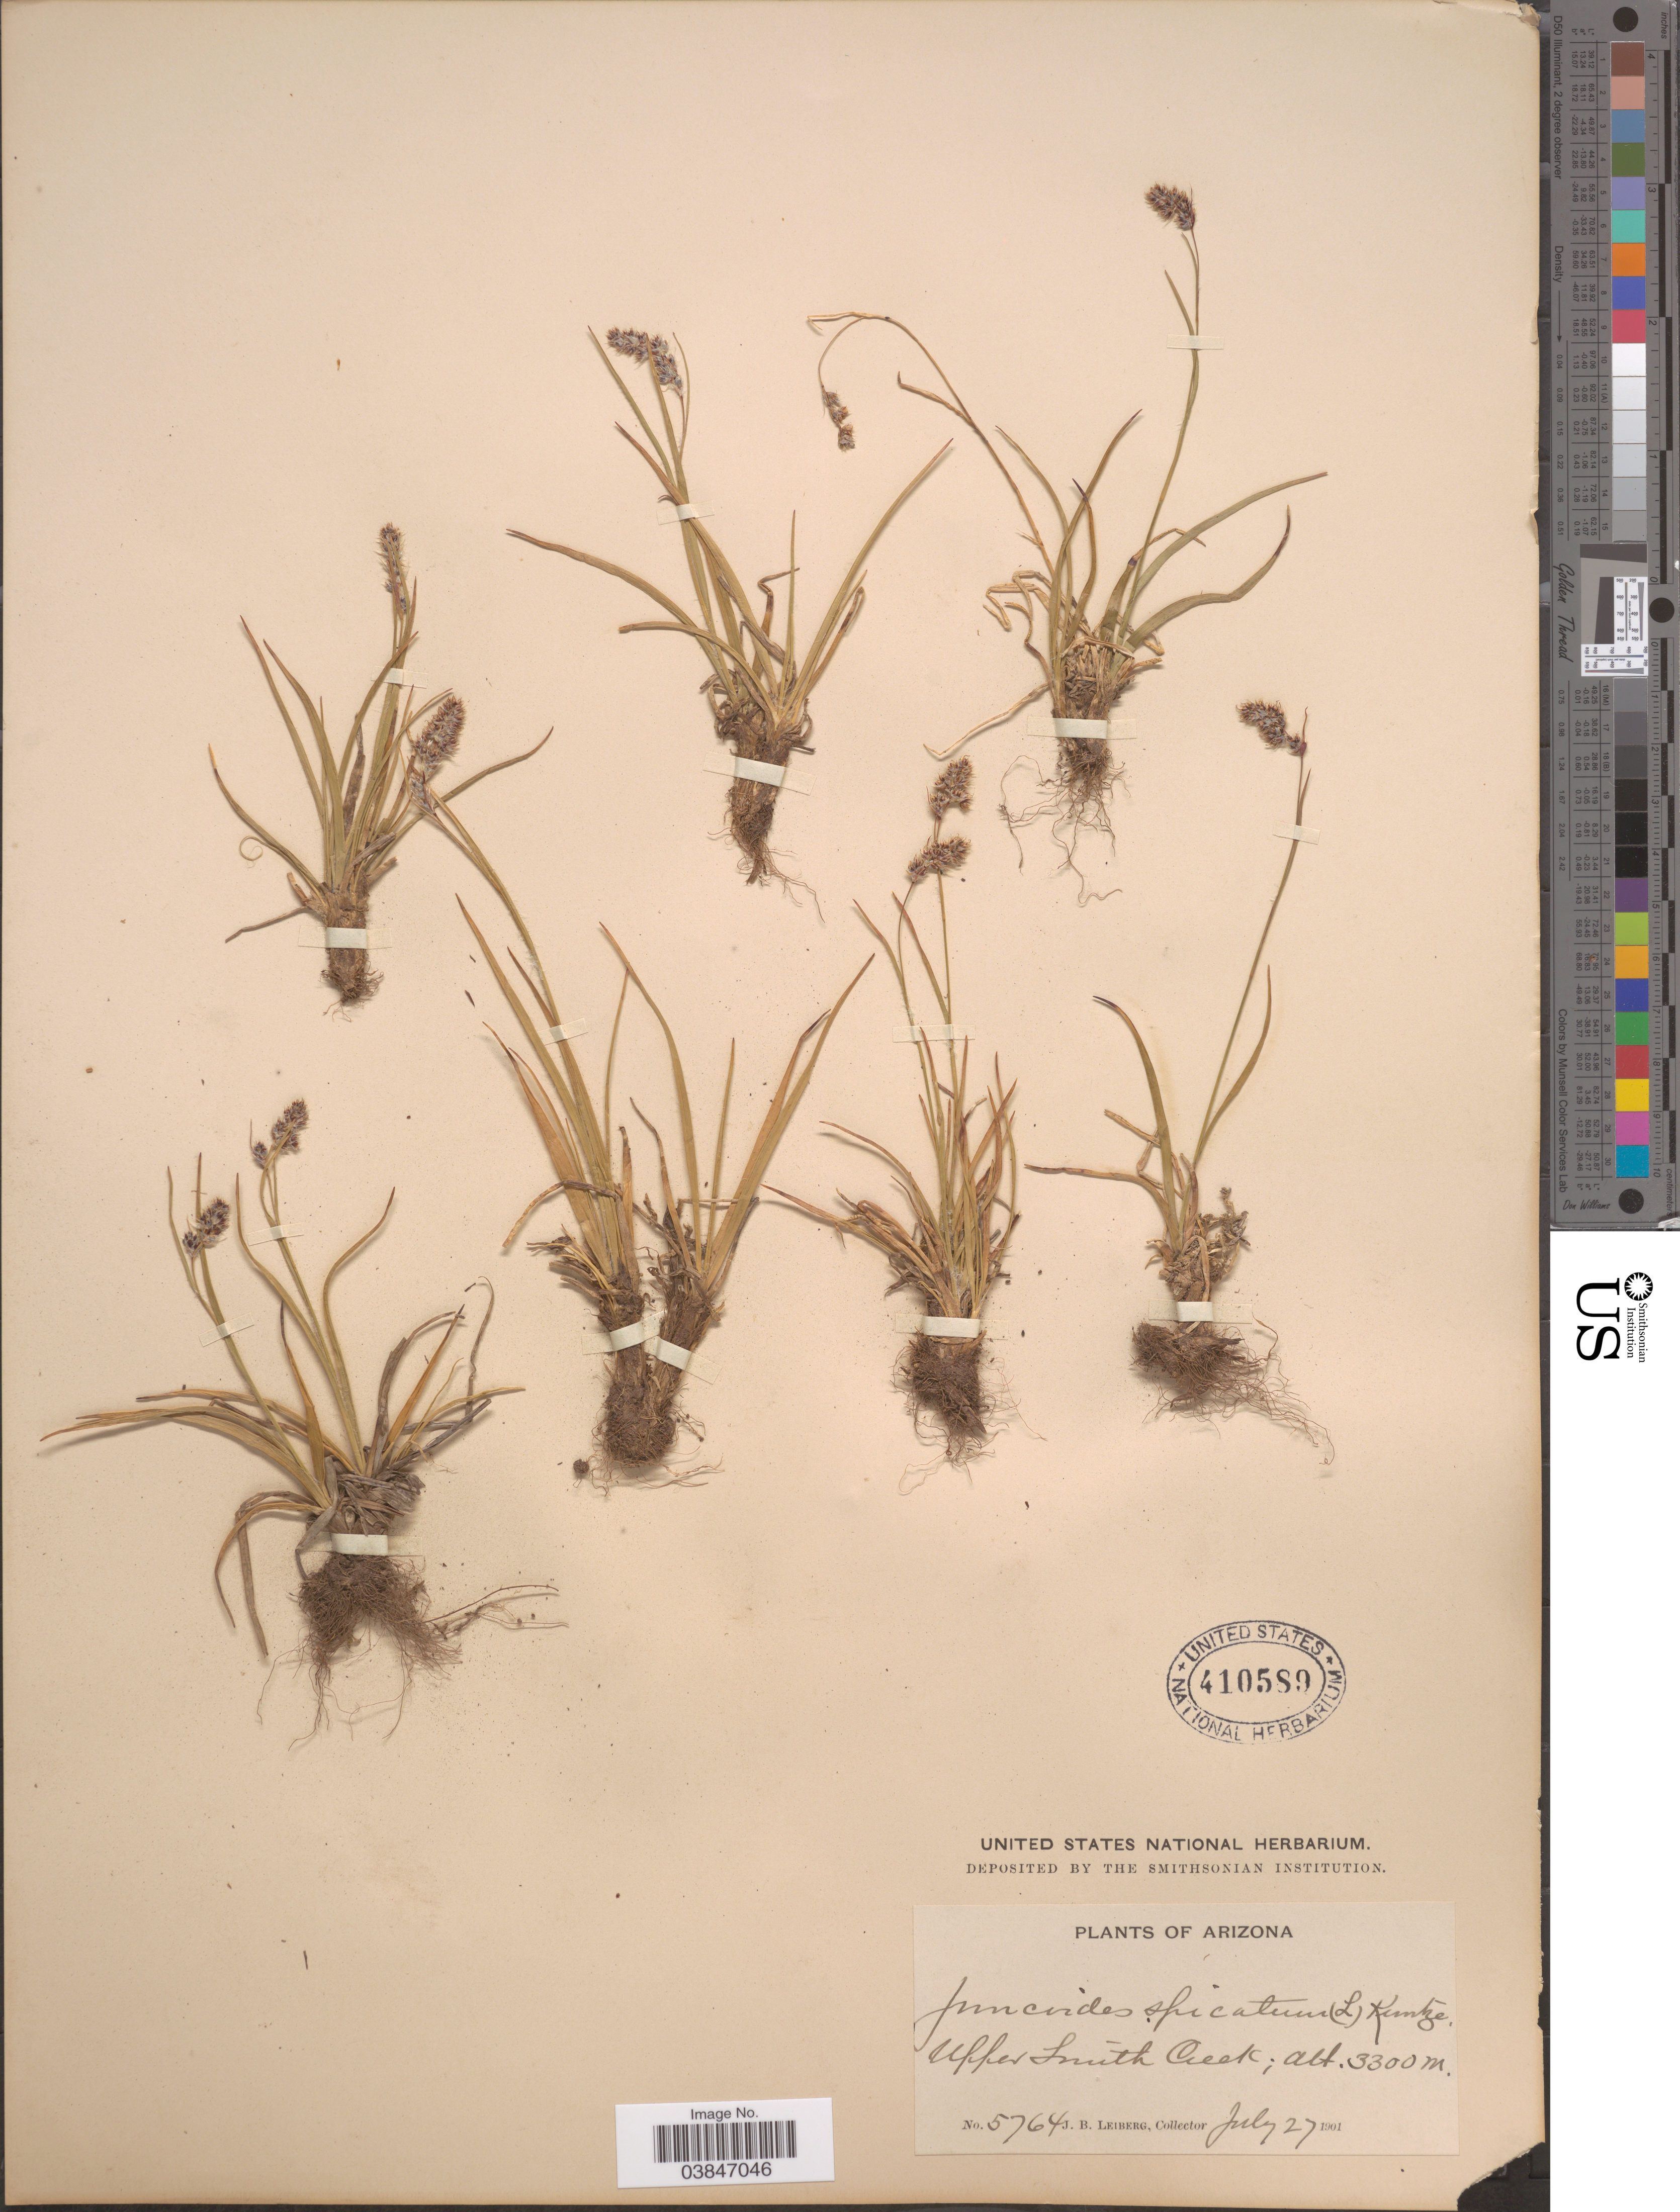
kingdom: Plantae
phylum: Tracheophyta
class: Liliopsida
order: Poales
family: Juncaceae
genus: Luzula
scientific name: Luzula spicata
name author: (L.) DC.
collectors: J. B. Leiberg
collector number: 5764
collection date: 1901-07-27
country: United States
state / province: Arizona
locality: Upper Smith Creek.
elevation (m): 3300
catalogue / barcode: US 410589